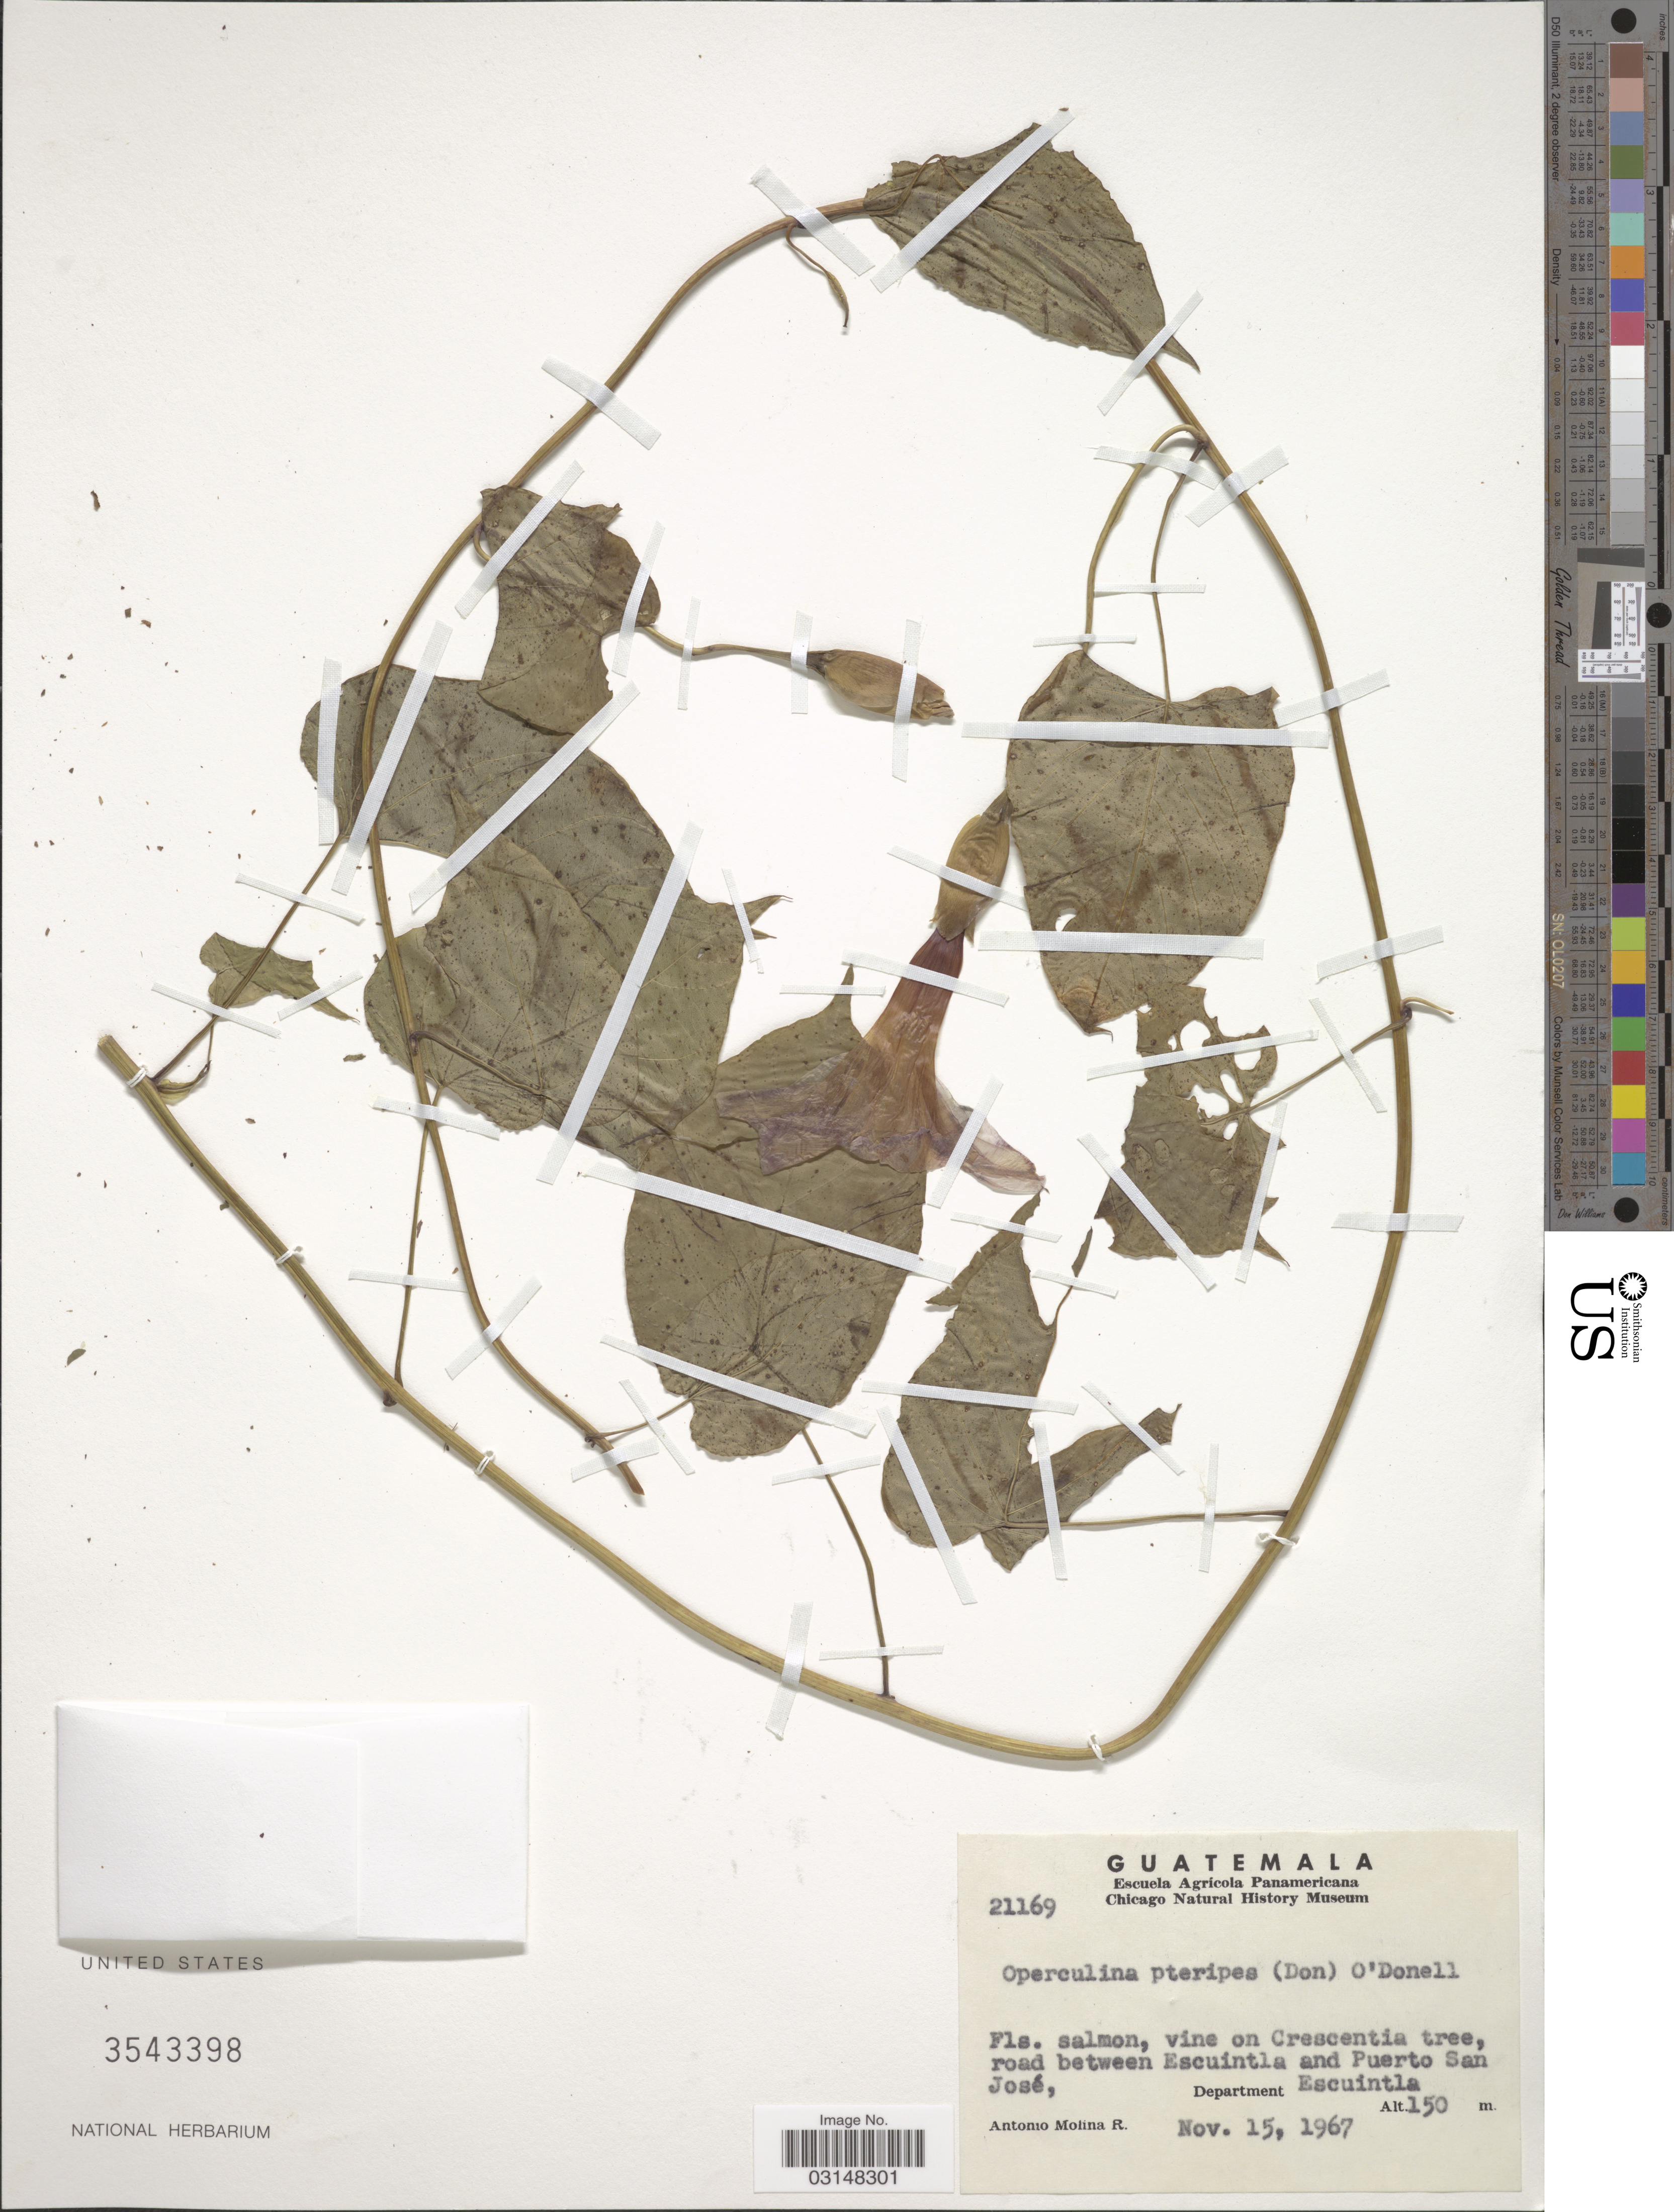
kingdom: Plantae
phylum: Tracheophyta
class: Magnoliopsida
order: Solanales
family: Convolvulaceae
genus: Operculina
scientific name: Operculina pteripes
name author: (G. Don) O'Donell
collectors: A. Molina R.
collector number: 21169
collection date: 1967-11-15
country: Guatemala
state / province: Escuintla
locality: Road between Escuintla and Puerto San José, Department Escuintla.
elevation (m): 150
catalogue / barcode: US 3543398